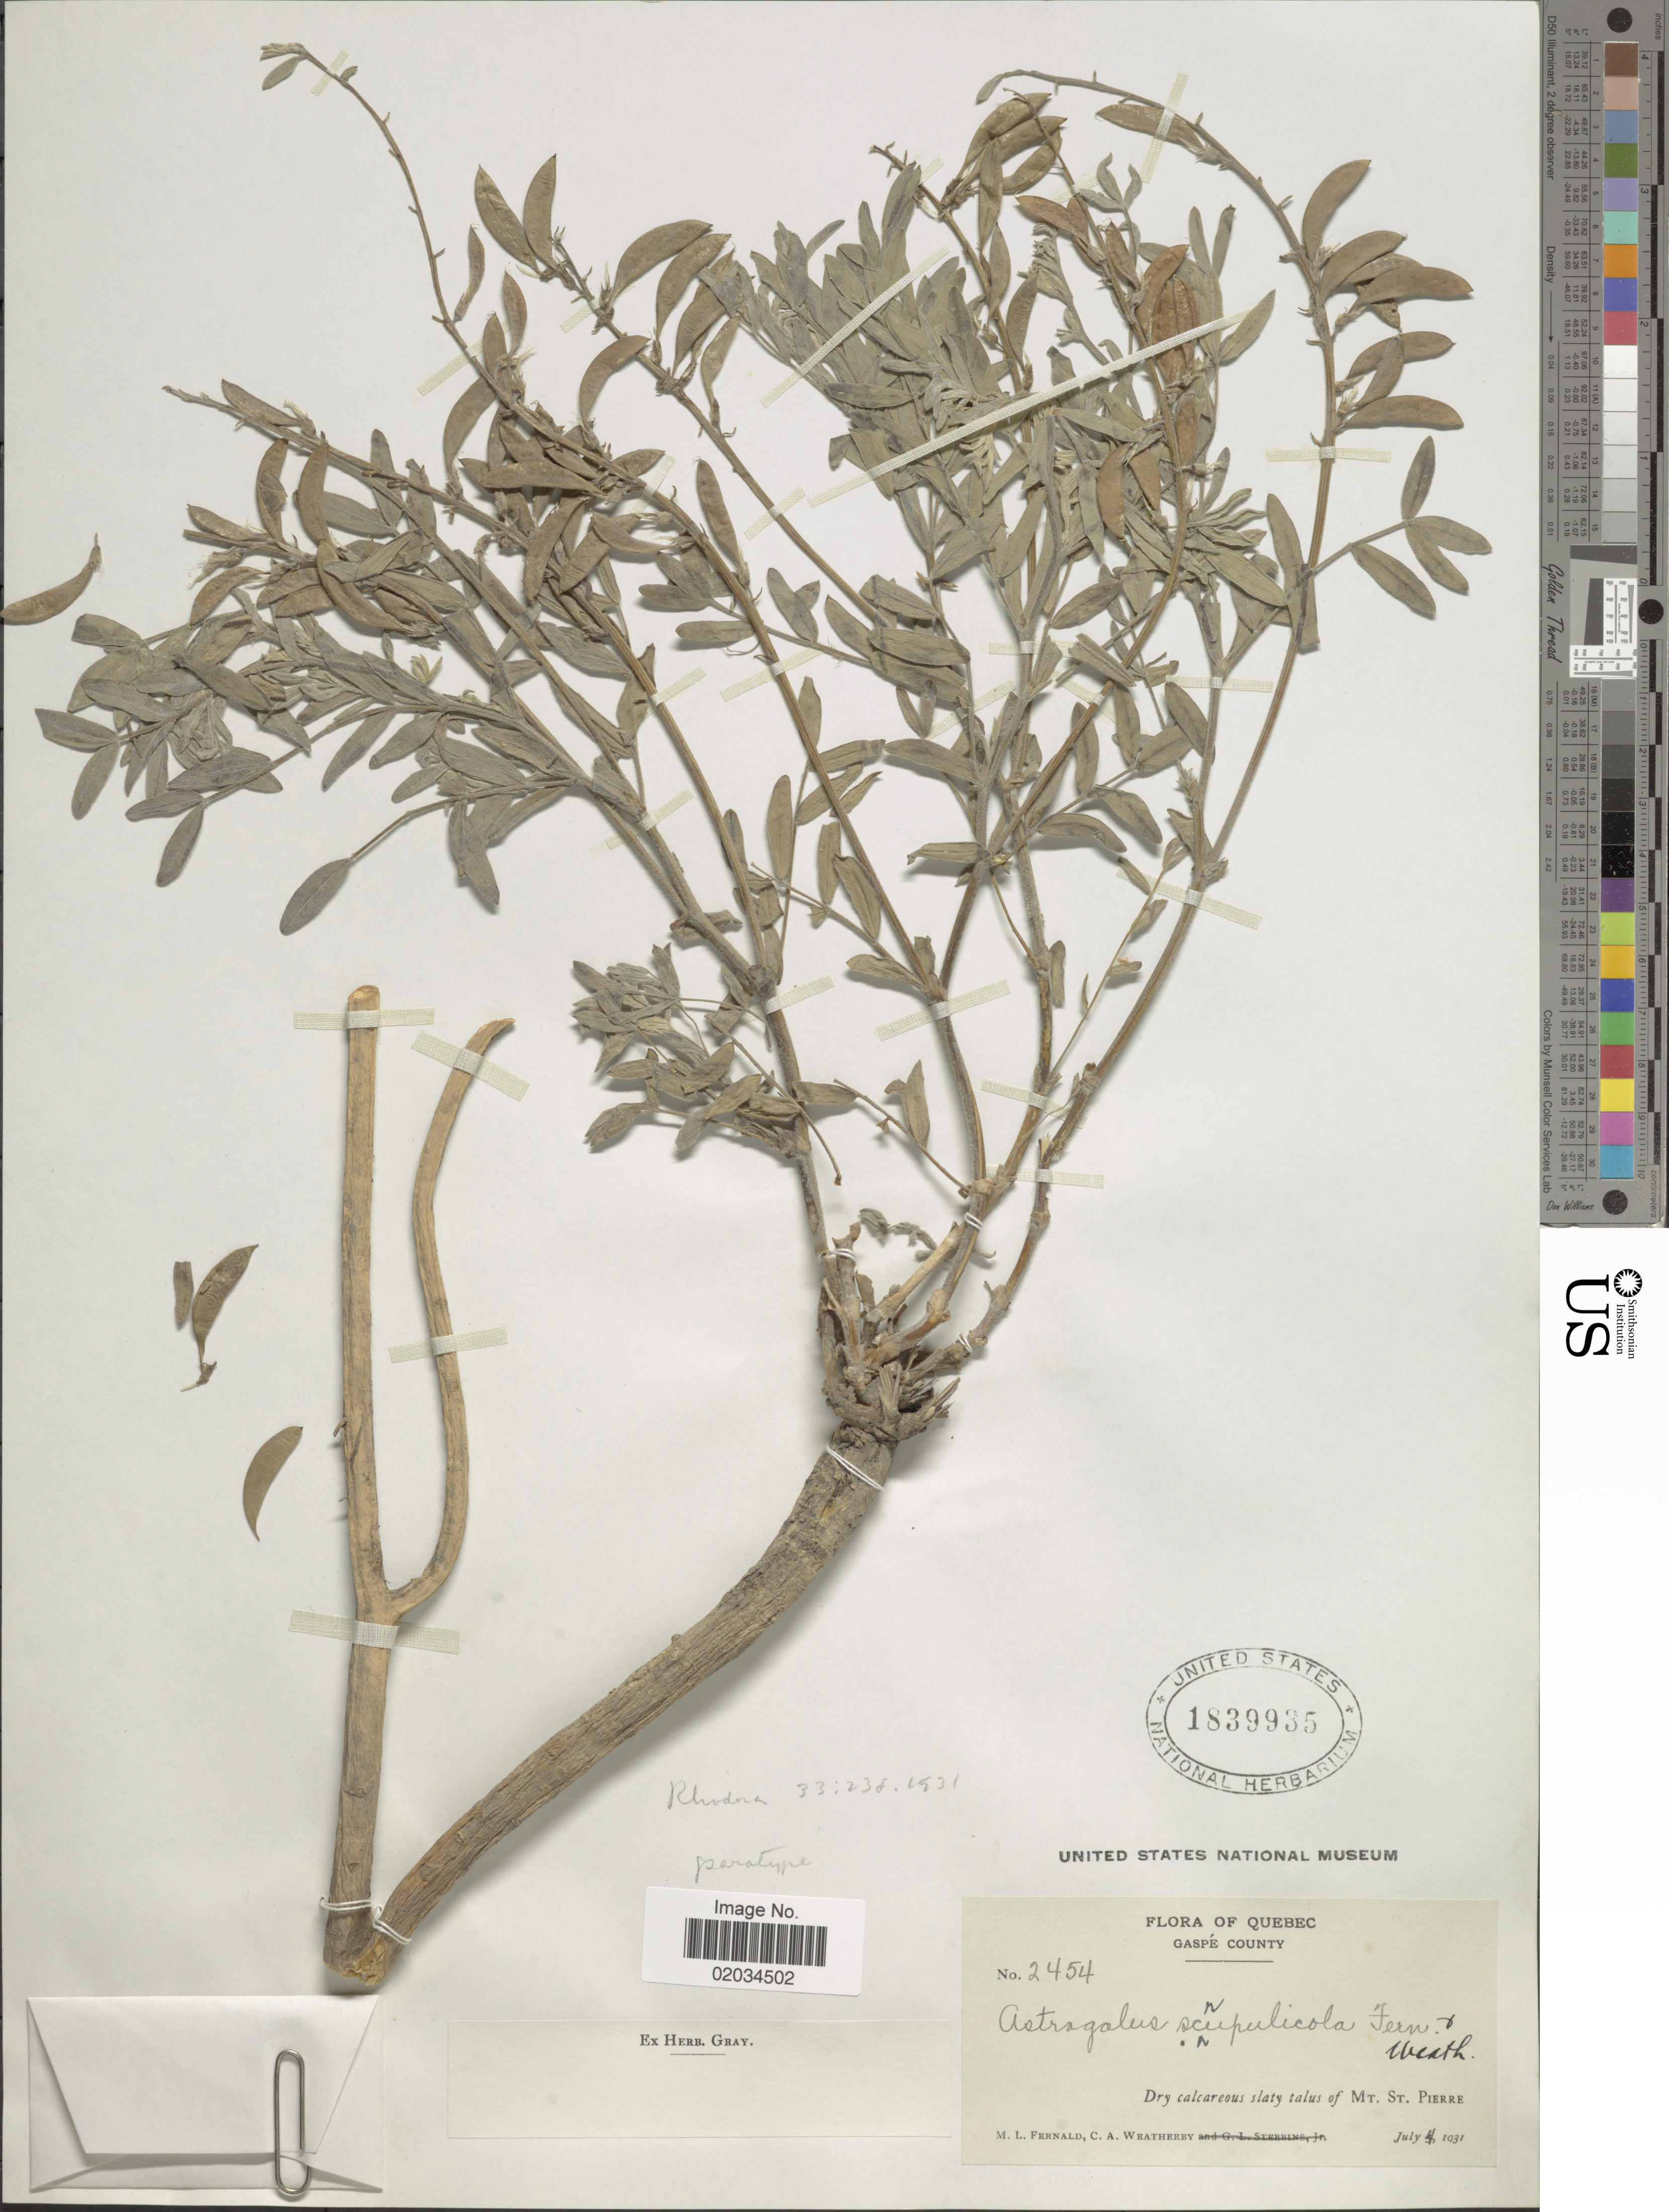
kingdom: Plantae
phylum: Tracheophyta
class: Magnoliopsida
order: Fabales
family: Fabaceae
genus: Astragalus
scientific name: Astragalus scrupulicola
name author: Fernald & Weath.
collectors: M. L. Fernald & C. A. Weatherby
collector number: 2454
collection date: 1931-07-04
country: Canada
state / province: Quebec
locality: Gaspe County, dry calcareous slaty talus of Mt. St. Pierre.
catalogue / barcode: US 1839935